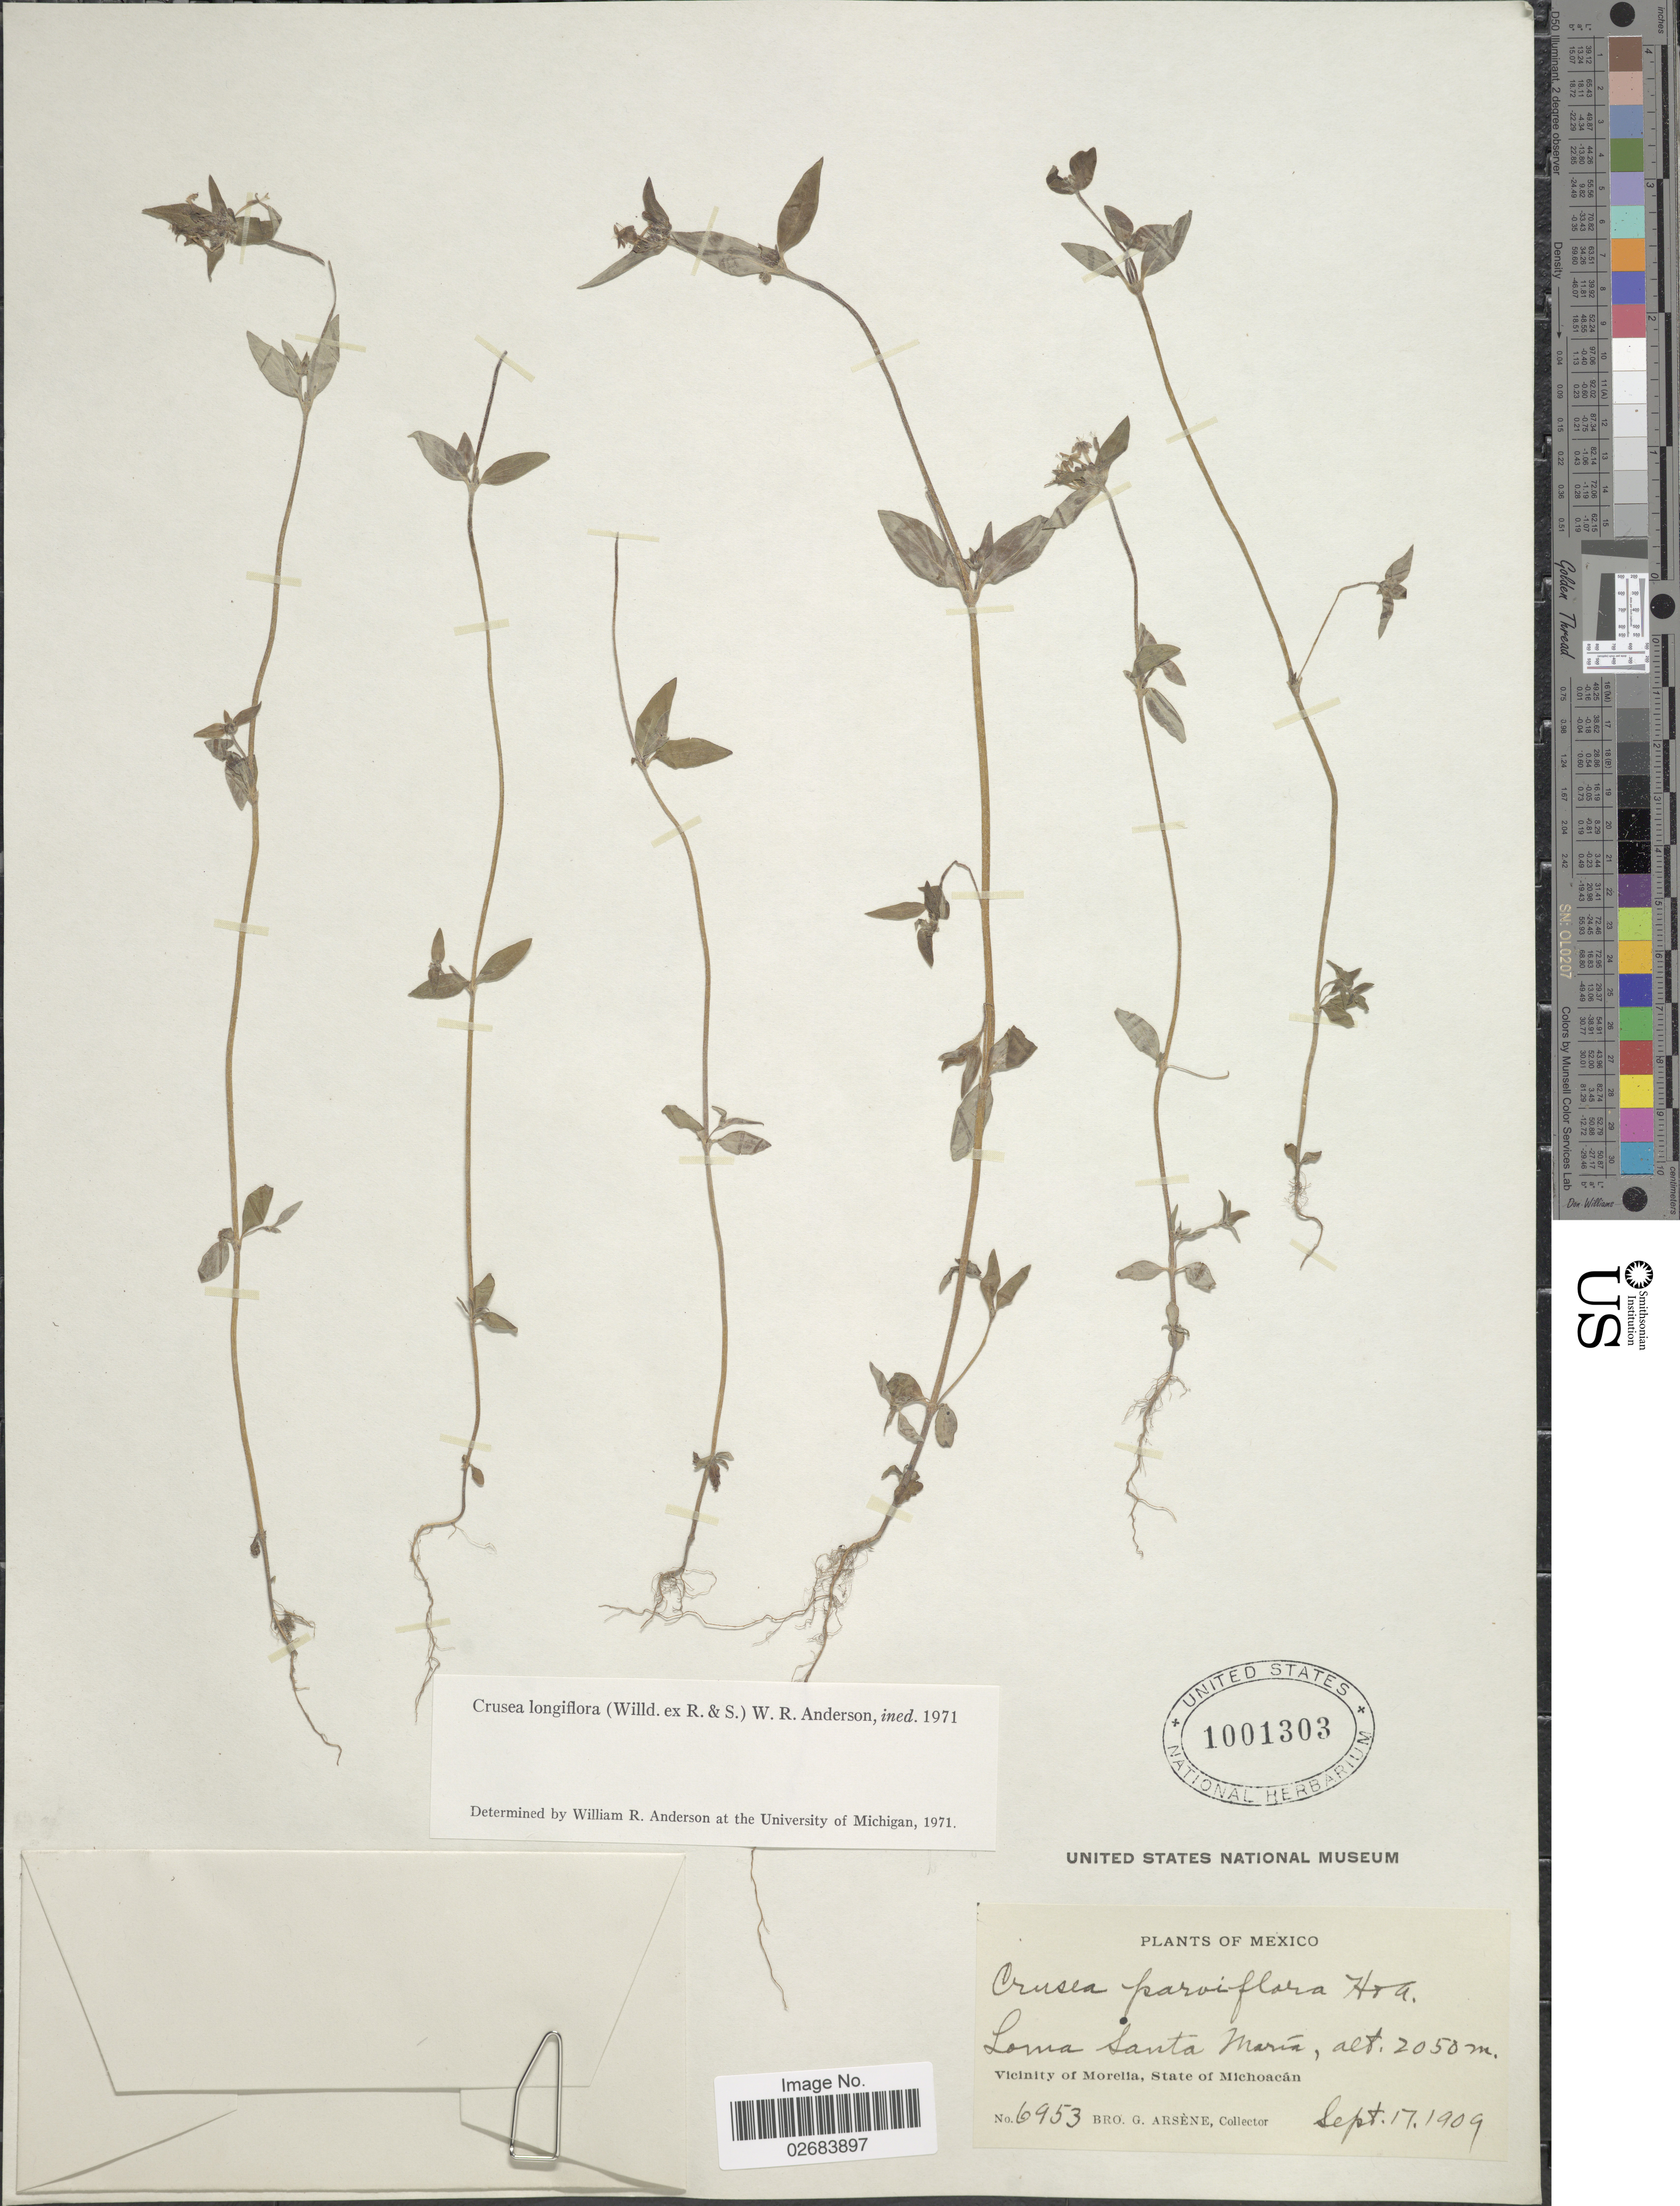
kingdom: Plantae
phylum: Tracheophyta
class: Magnoliopsida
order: Gentianales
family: Rubiaceae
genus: Crusea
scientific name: Crusea longiflora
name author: (Willd. ex Roem. & Schult.) W.R. Anderson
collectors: Bro. G. Arsène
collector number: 6953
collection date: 1909-09-17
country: Mexico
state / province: Michoacán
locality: Loma Santa Maria, Vicinity of Morelia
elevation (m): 2050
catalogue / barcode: US 1001303